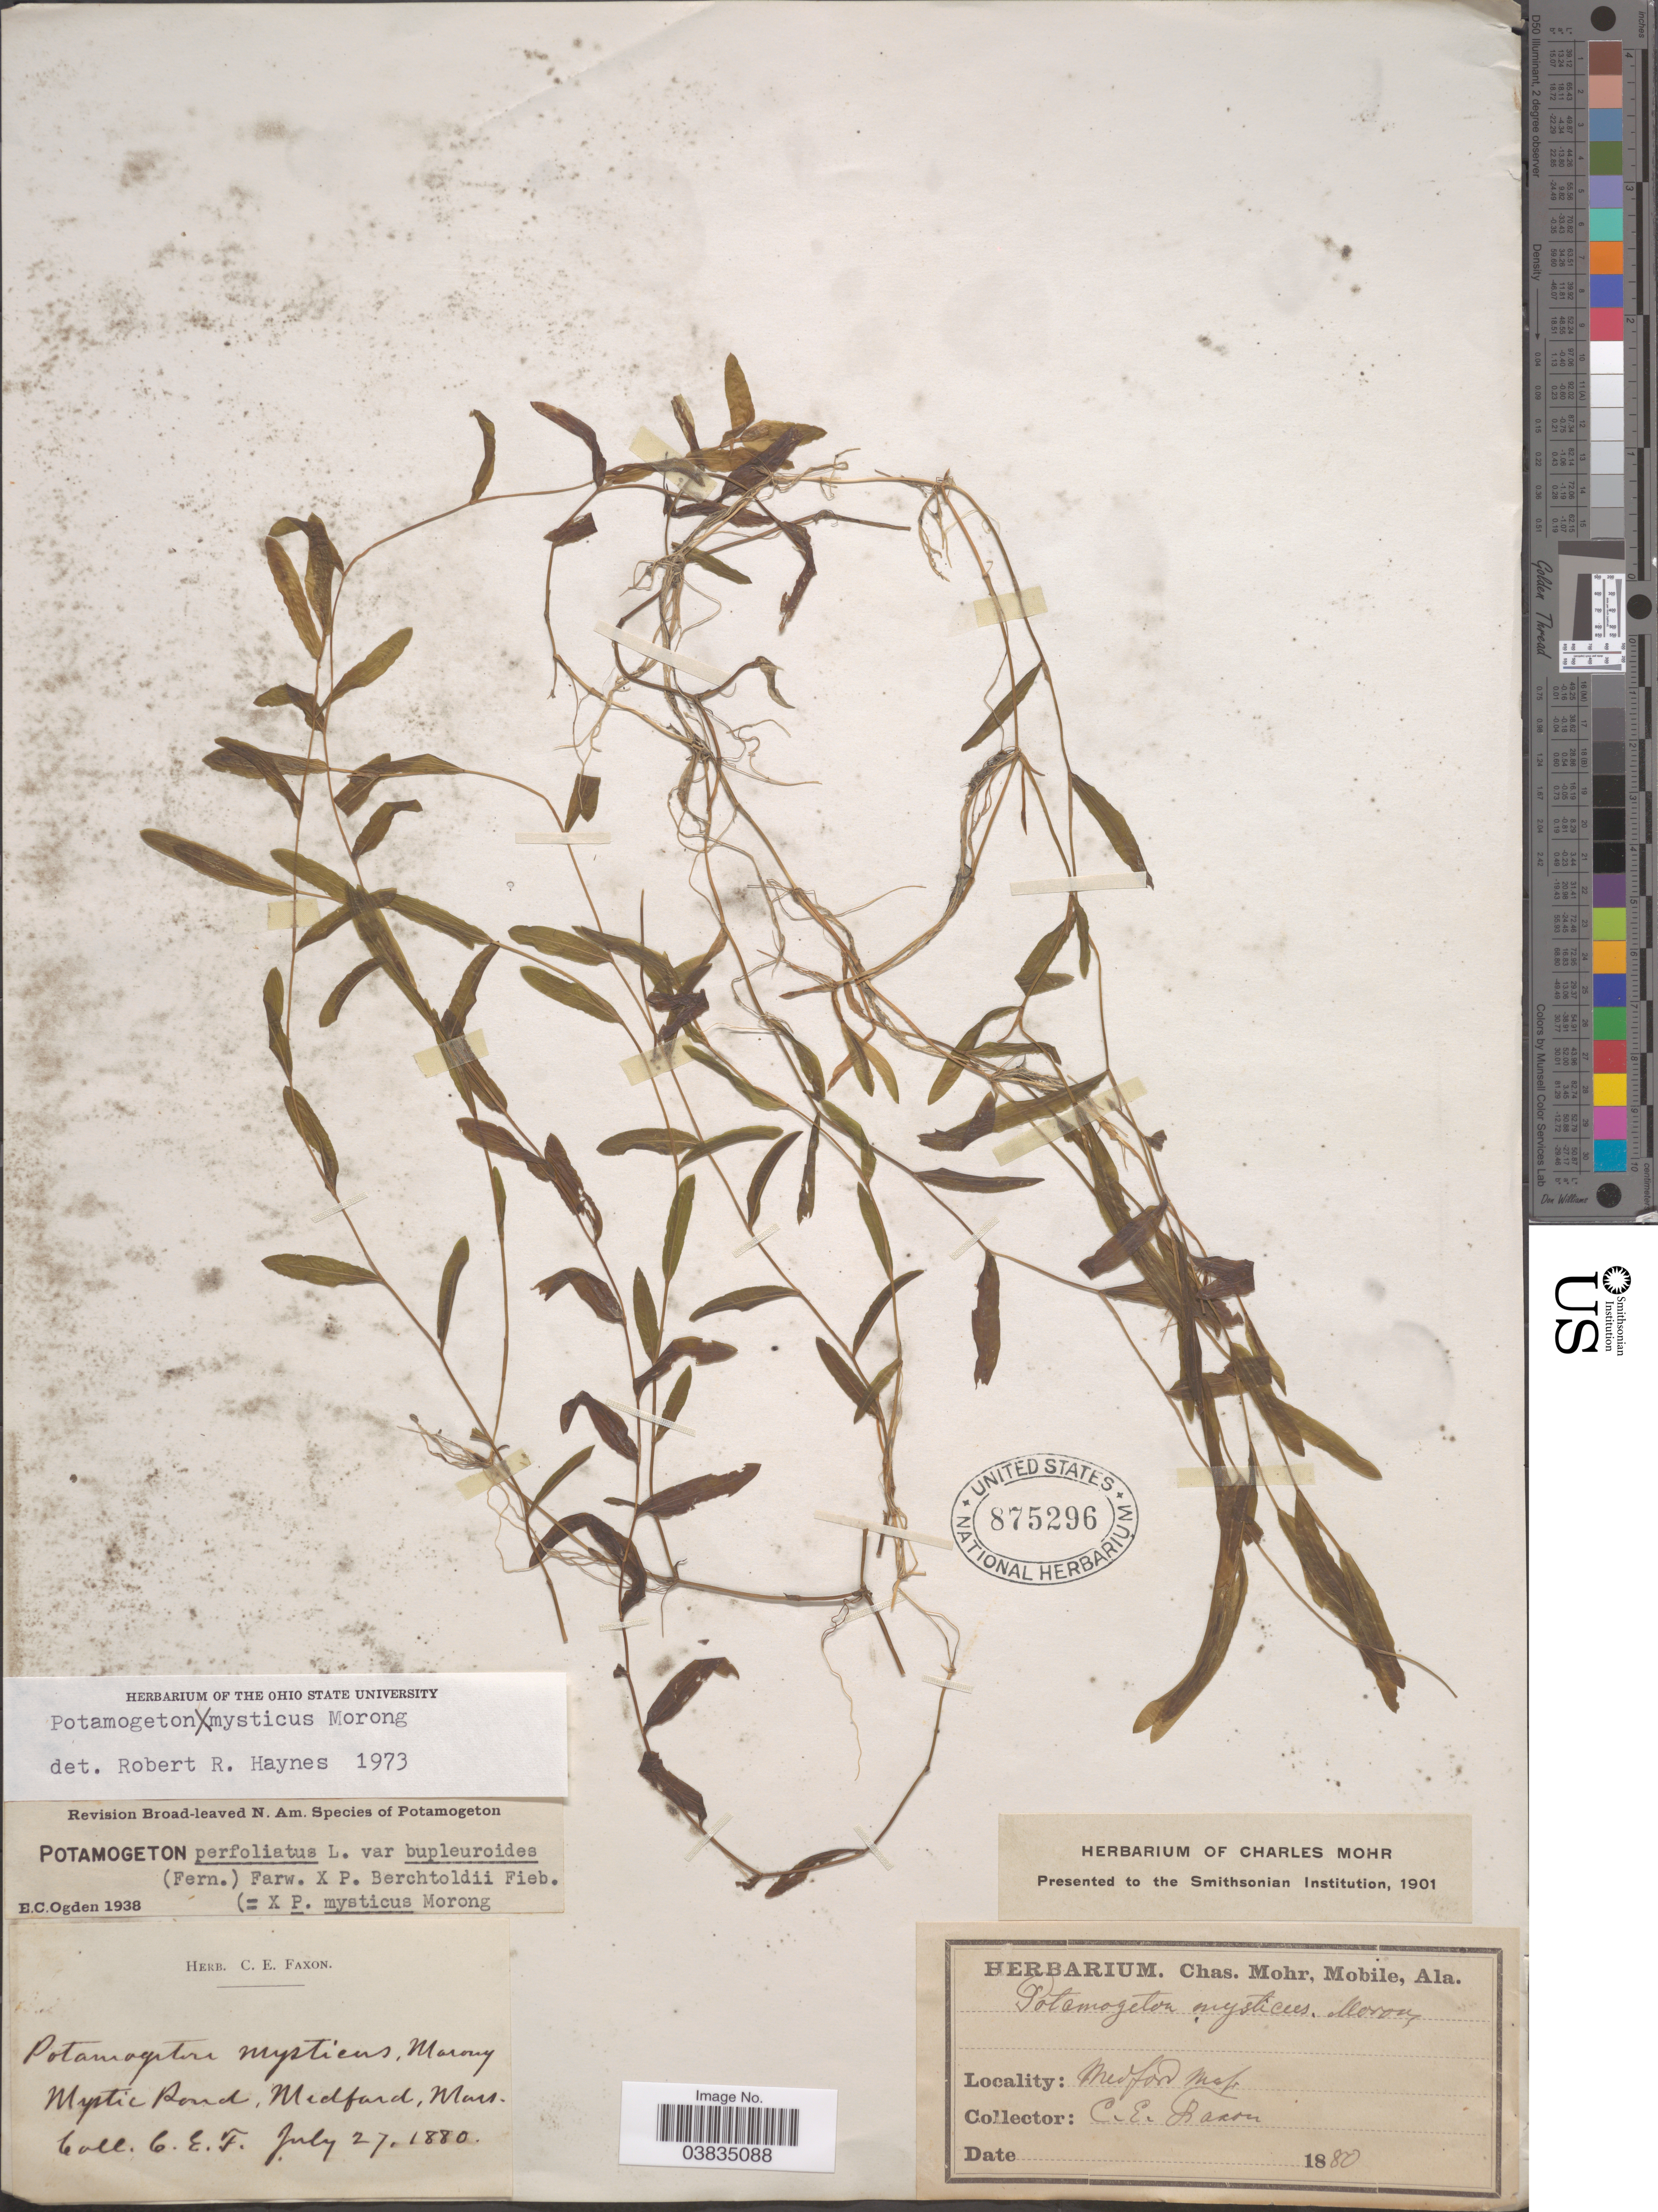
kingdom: Plantae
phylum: Tracheophyta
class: Liliopsida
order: Alismatales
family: Potamogetonaceae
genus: Potamogeton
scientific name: Potamogeton mysticus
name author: Morong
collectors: C. Faxon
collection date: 1880-07-27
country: United States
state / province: Massachusetts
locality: Mystic Pond, Midford.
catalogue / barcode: US 875296